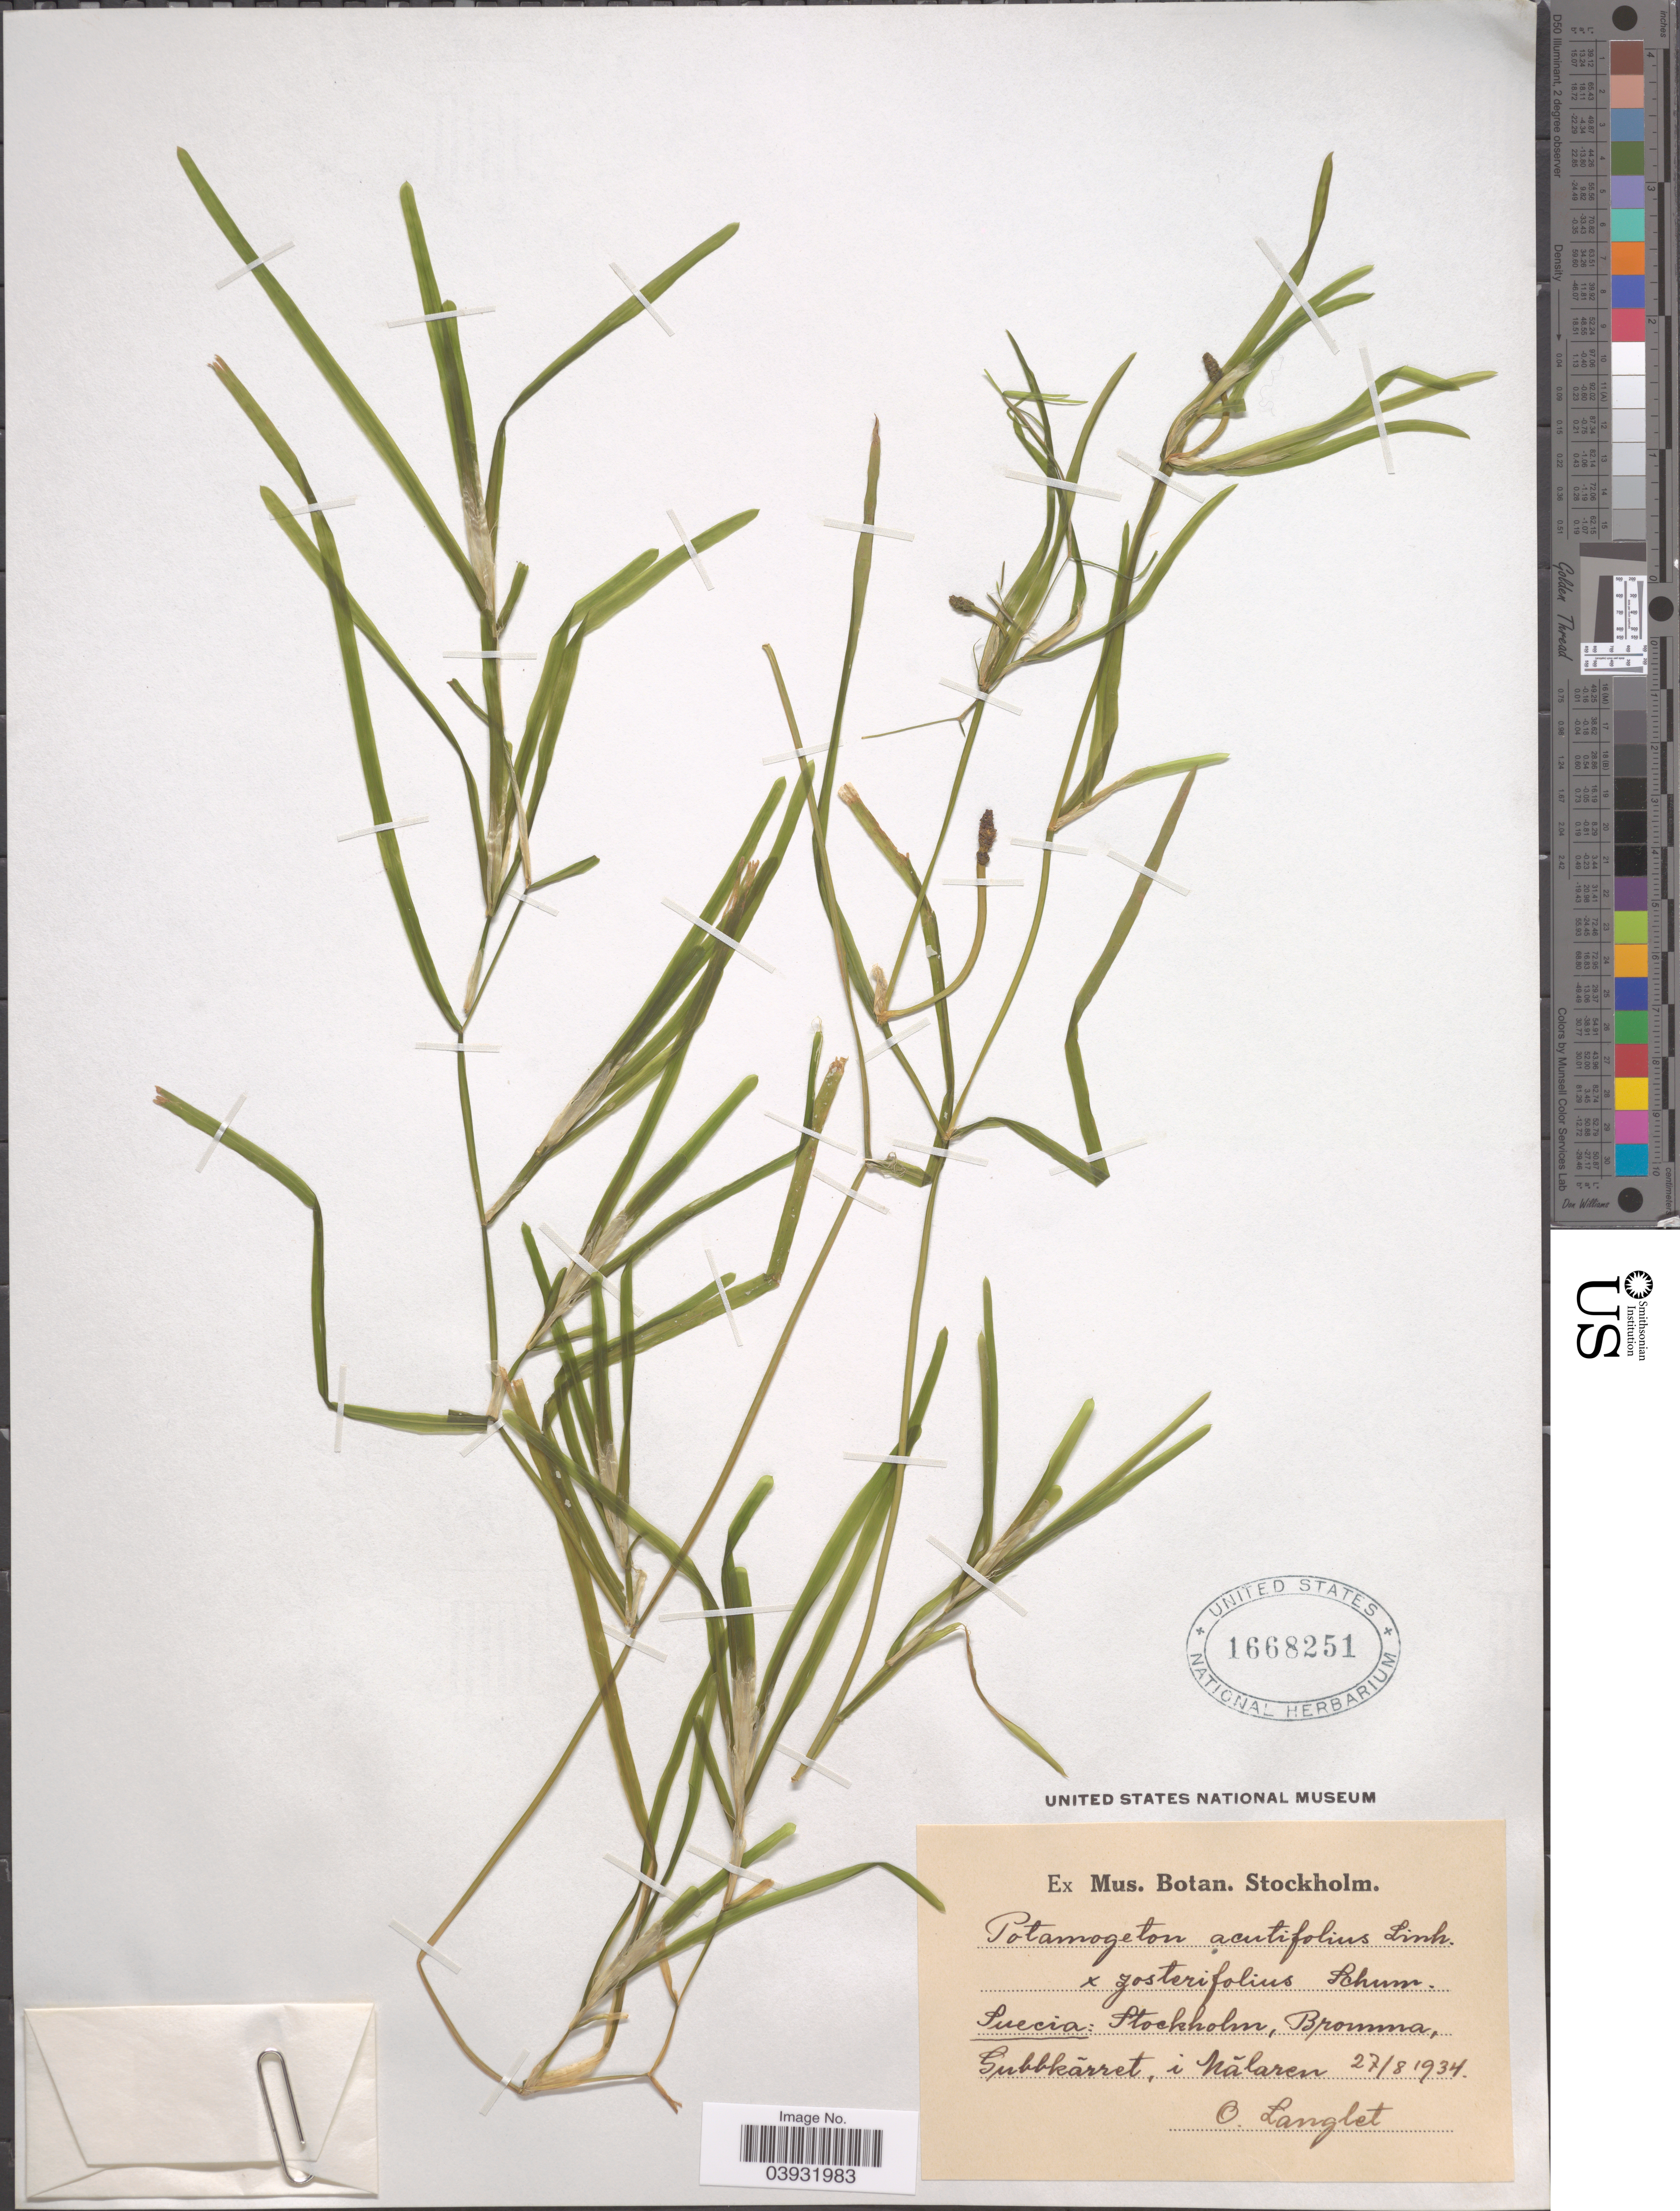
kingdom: Plantae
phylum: Tracheophyta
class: Liliopsida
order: Alismatales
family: Potamogetonaceae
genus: Potamogeton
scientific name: Potamogeton acutifolius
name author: Link ex Roem. & Schult.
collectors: O. Langlet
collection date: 1934-08-27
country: Sweden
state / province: Stockholm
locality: Suecia: Stockholm, Bromma, Gubbkärret, i Nálaren.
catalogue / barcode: US 1668251